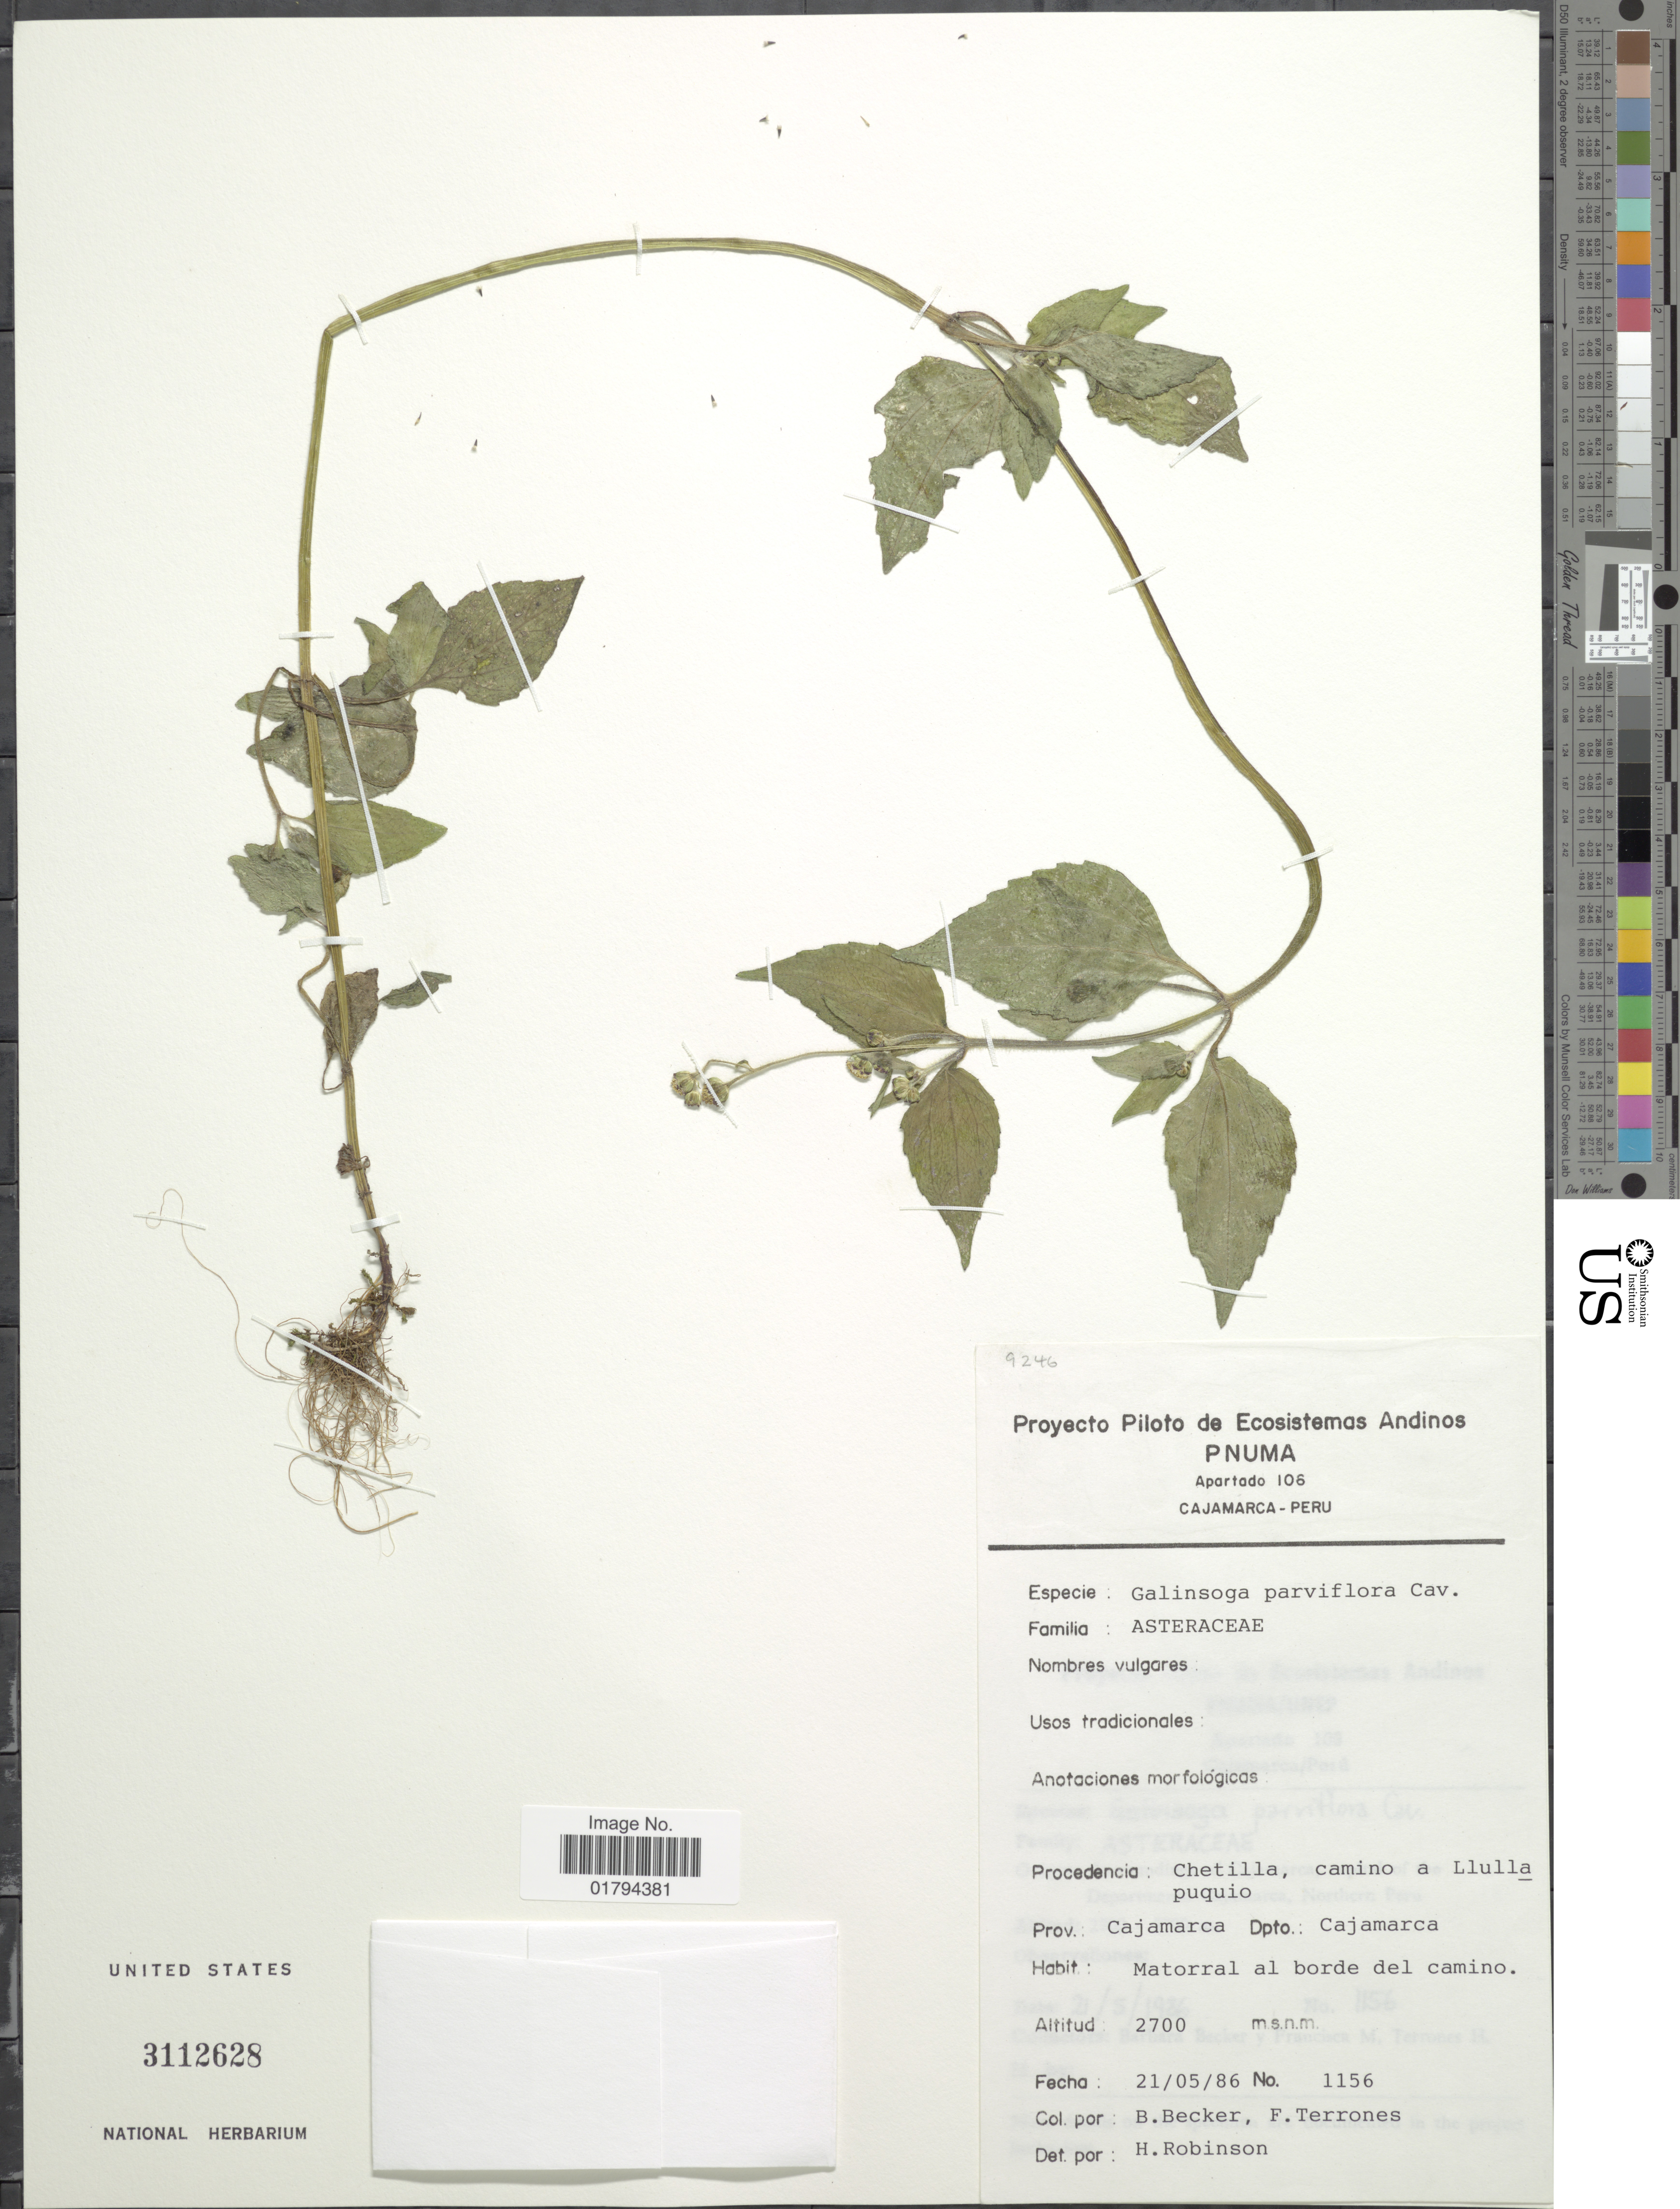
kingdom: Plantae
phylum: Tracheophyta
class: Magnoliopsida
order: Asterales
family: Asteraceae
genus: Galinsoga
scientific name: Galinsoga parviflora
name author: Cav.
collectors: B. Becker & F. Terrones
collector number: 1156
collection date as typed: Transcribed d/m/y: 21/5/86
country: Peru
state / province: Cajamarca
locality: Chetilla, camino a LLulla puquio, Dpto.: Cajamarca, matorral al borde del camino.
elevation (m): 2700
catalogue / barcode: US 3112628